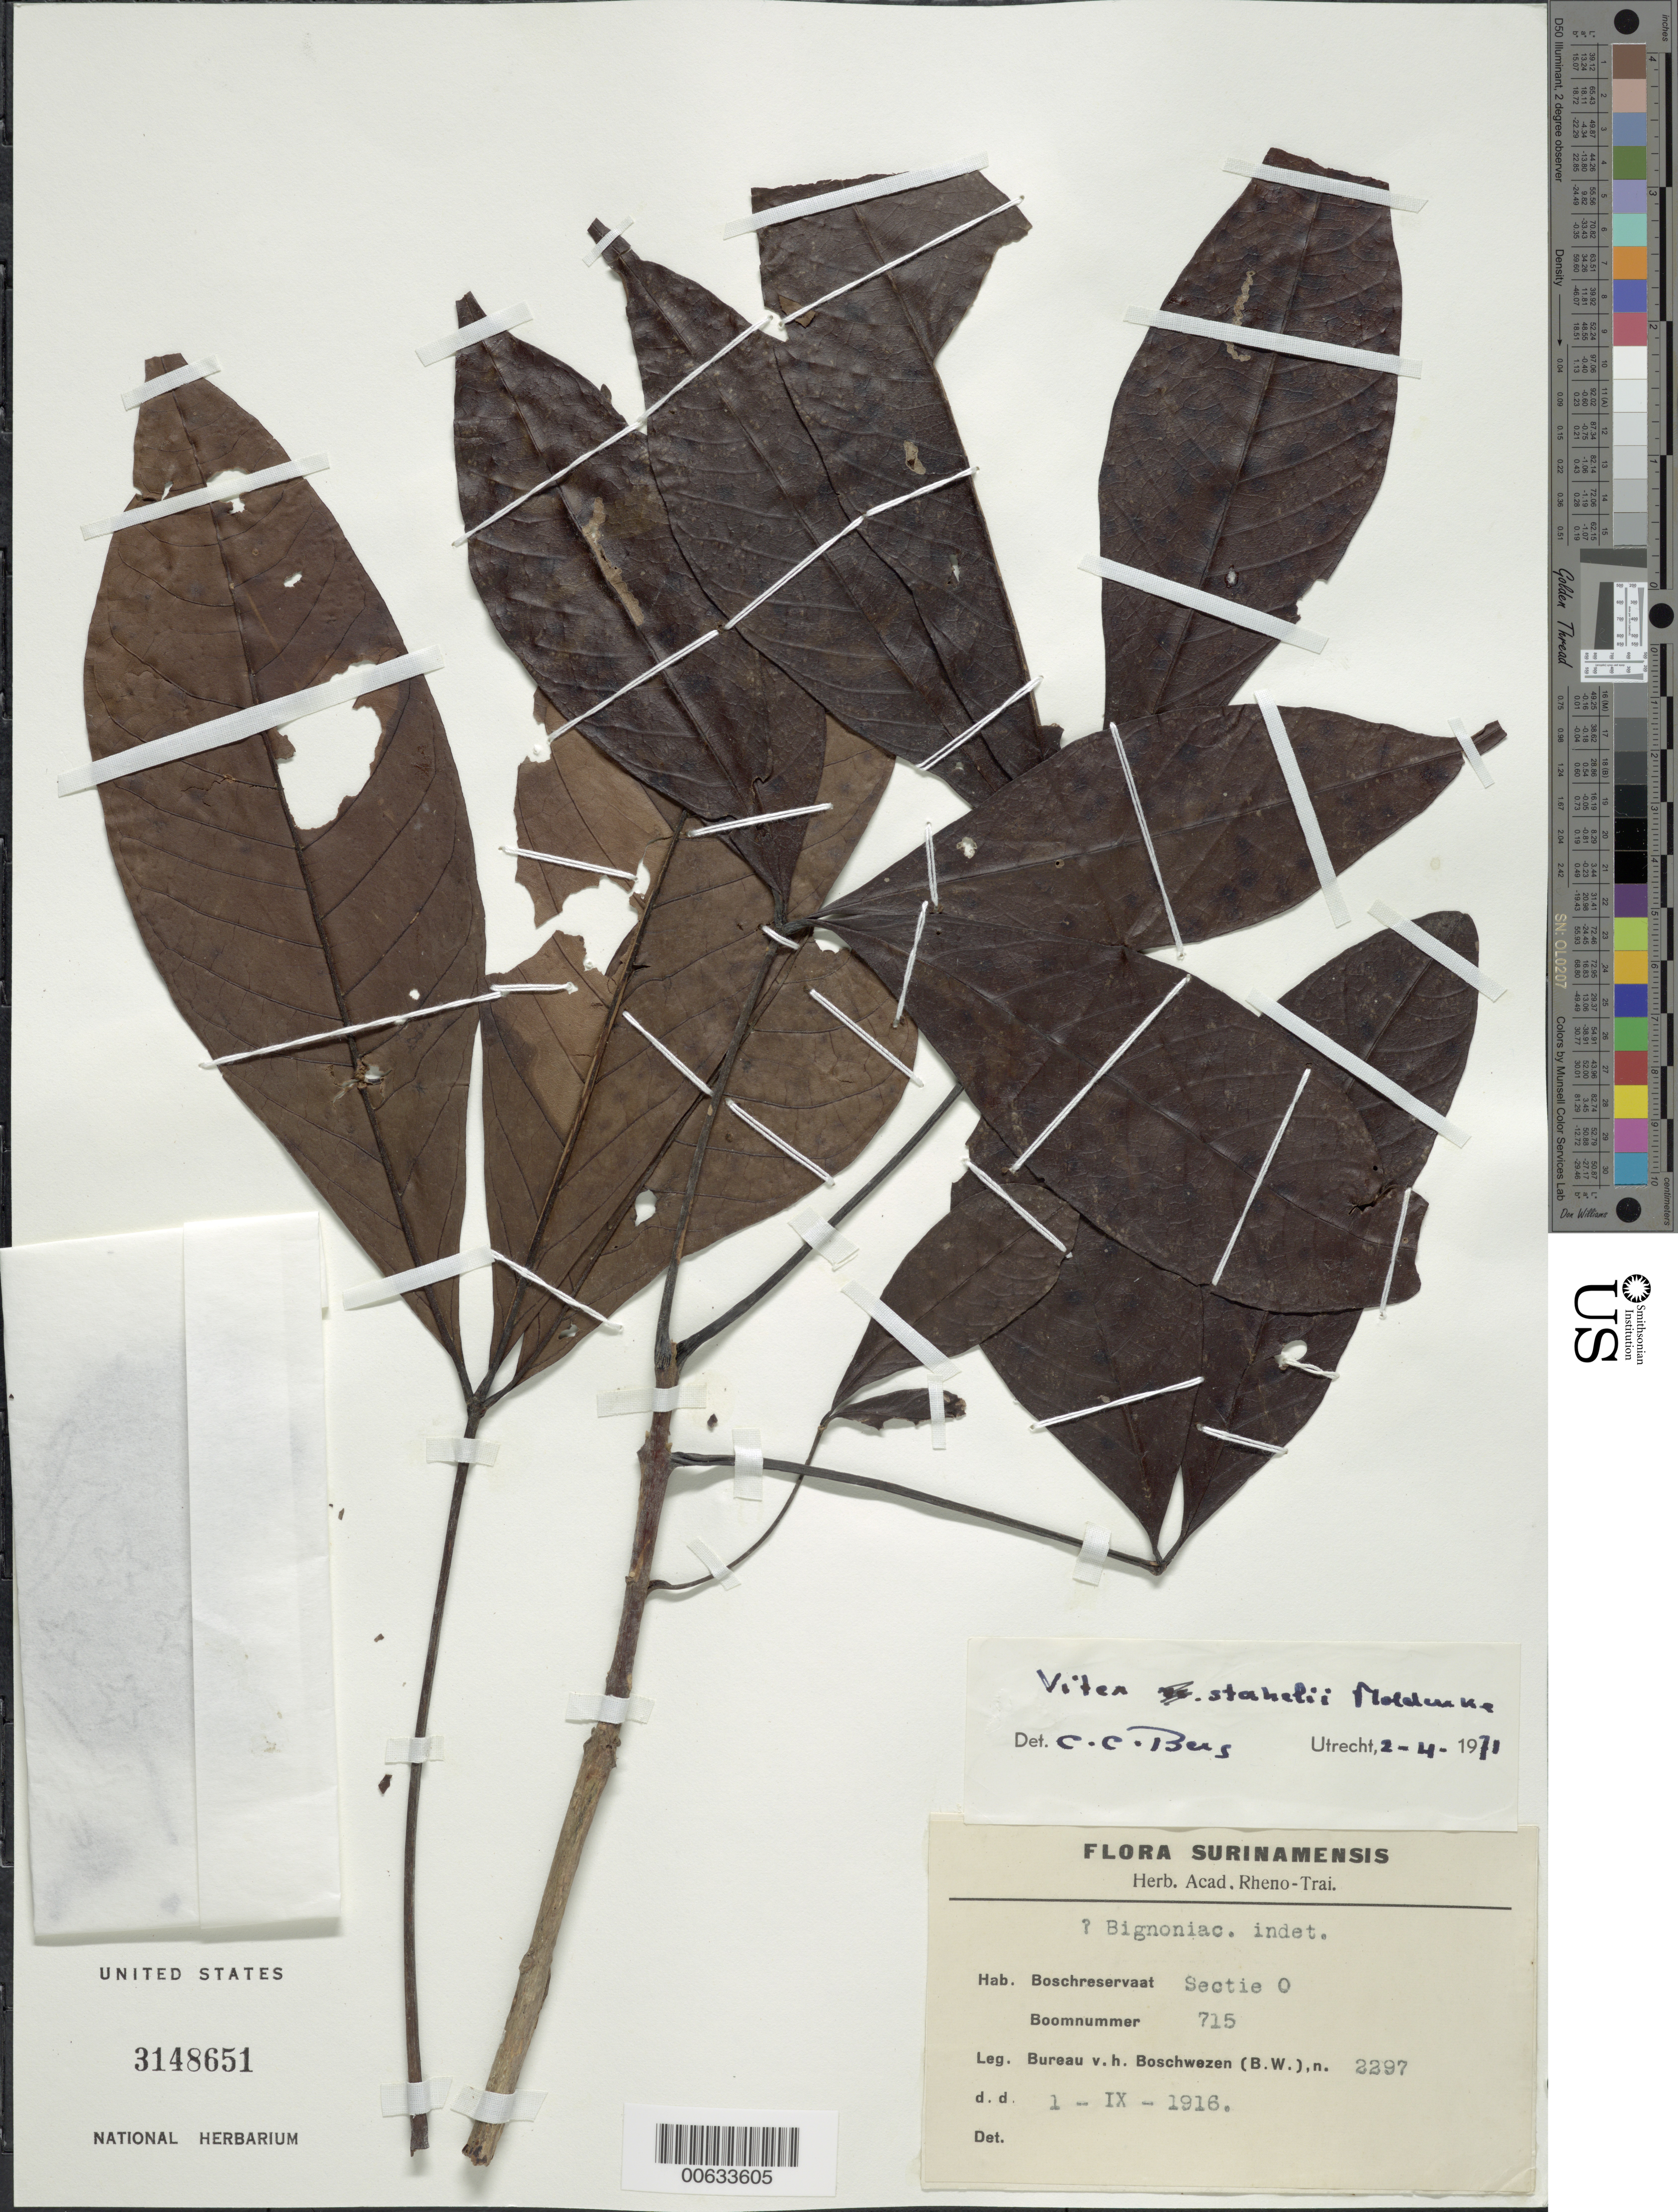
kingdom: Plantae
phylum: Tracheophyta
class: Magnoliopsida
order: Lamiales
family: Lamiaceae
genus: Vitex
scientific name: Vitex stahelii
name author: Moldenke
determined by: Berg, C. C.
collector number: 2297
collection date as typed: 1-Sep-16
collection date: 1916-09-01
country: Suriname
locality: Sectie O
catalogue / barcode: US 3148651